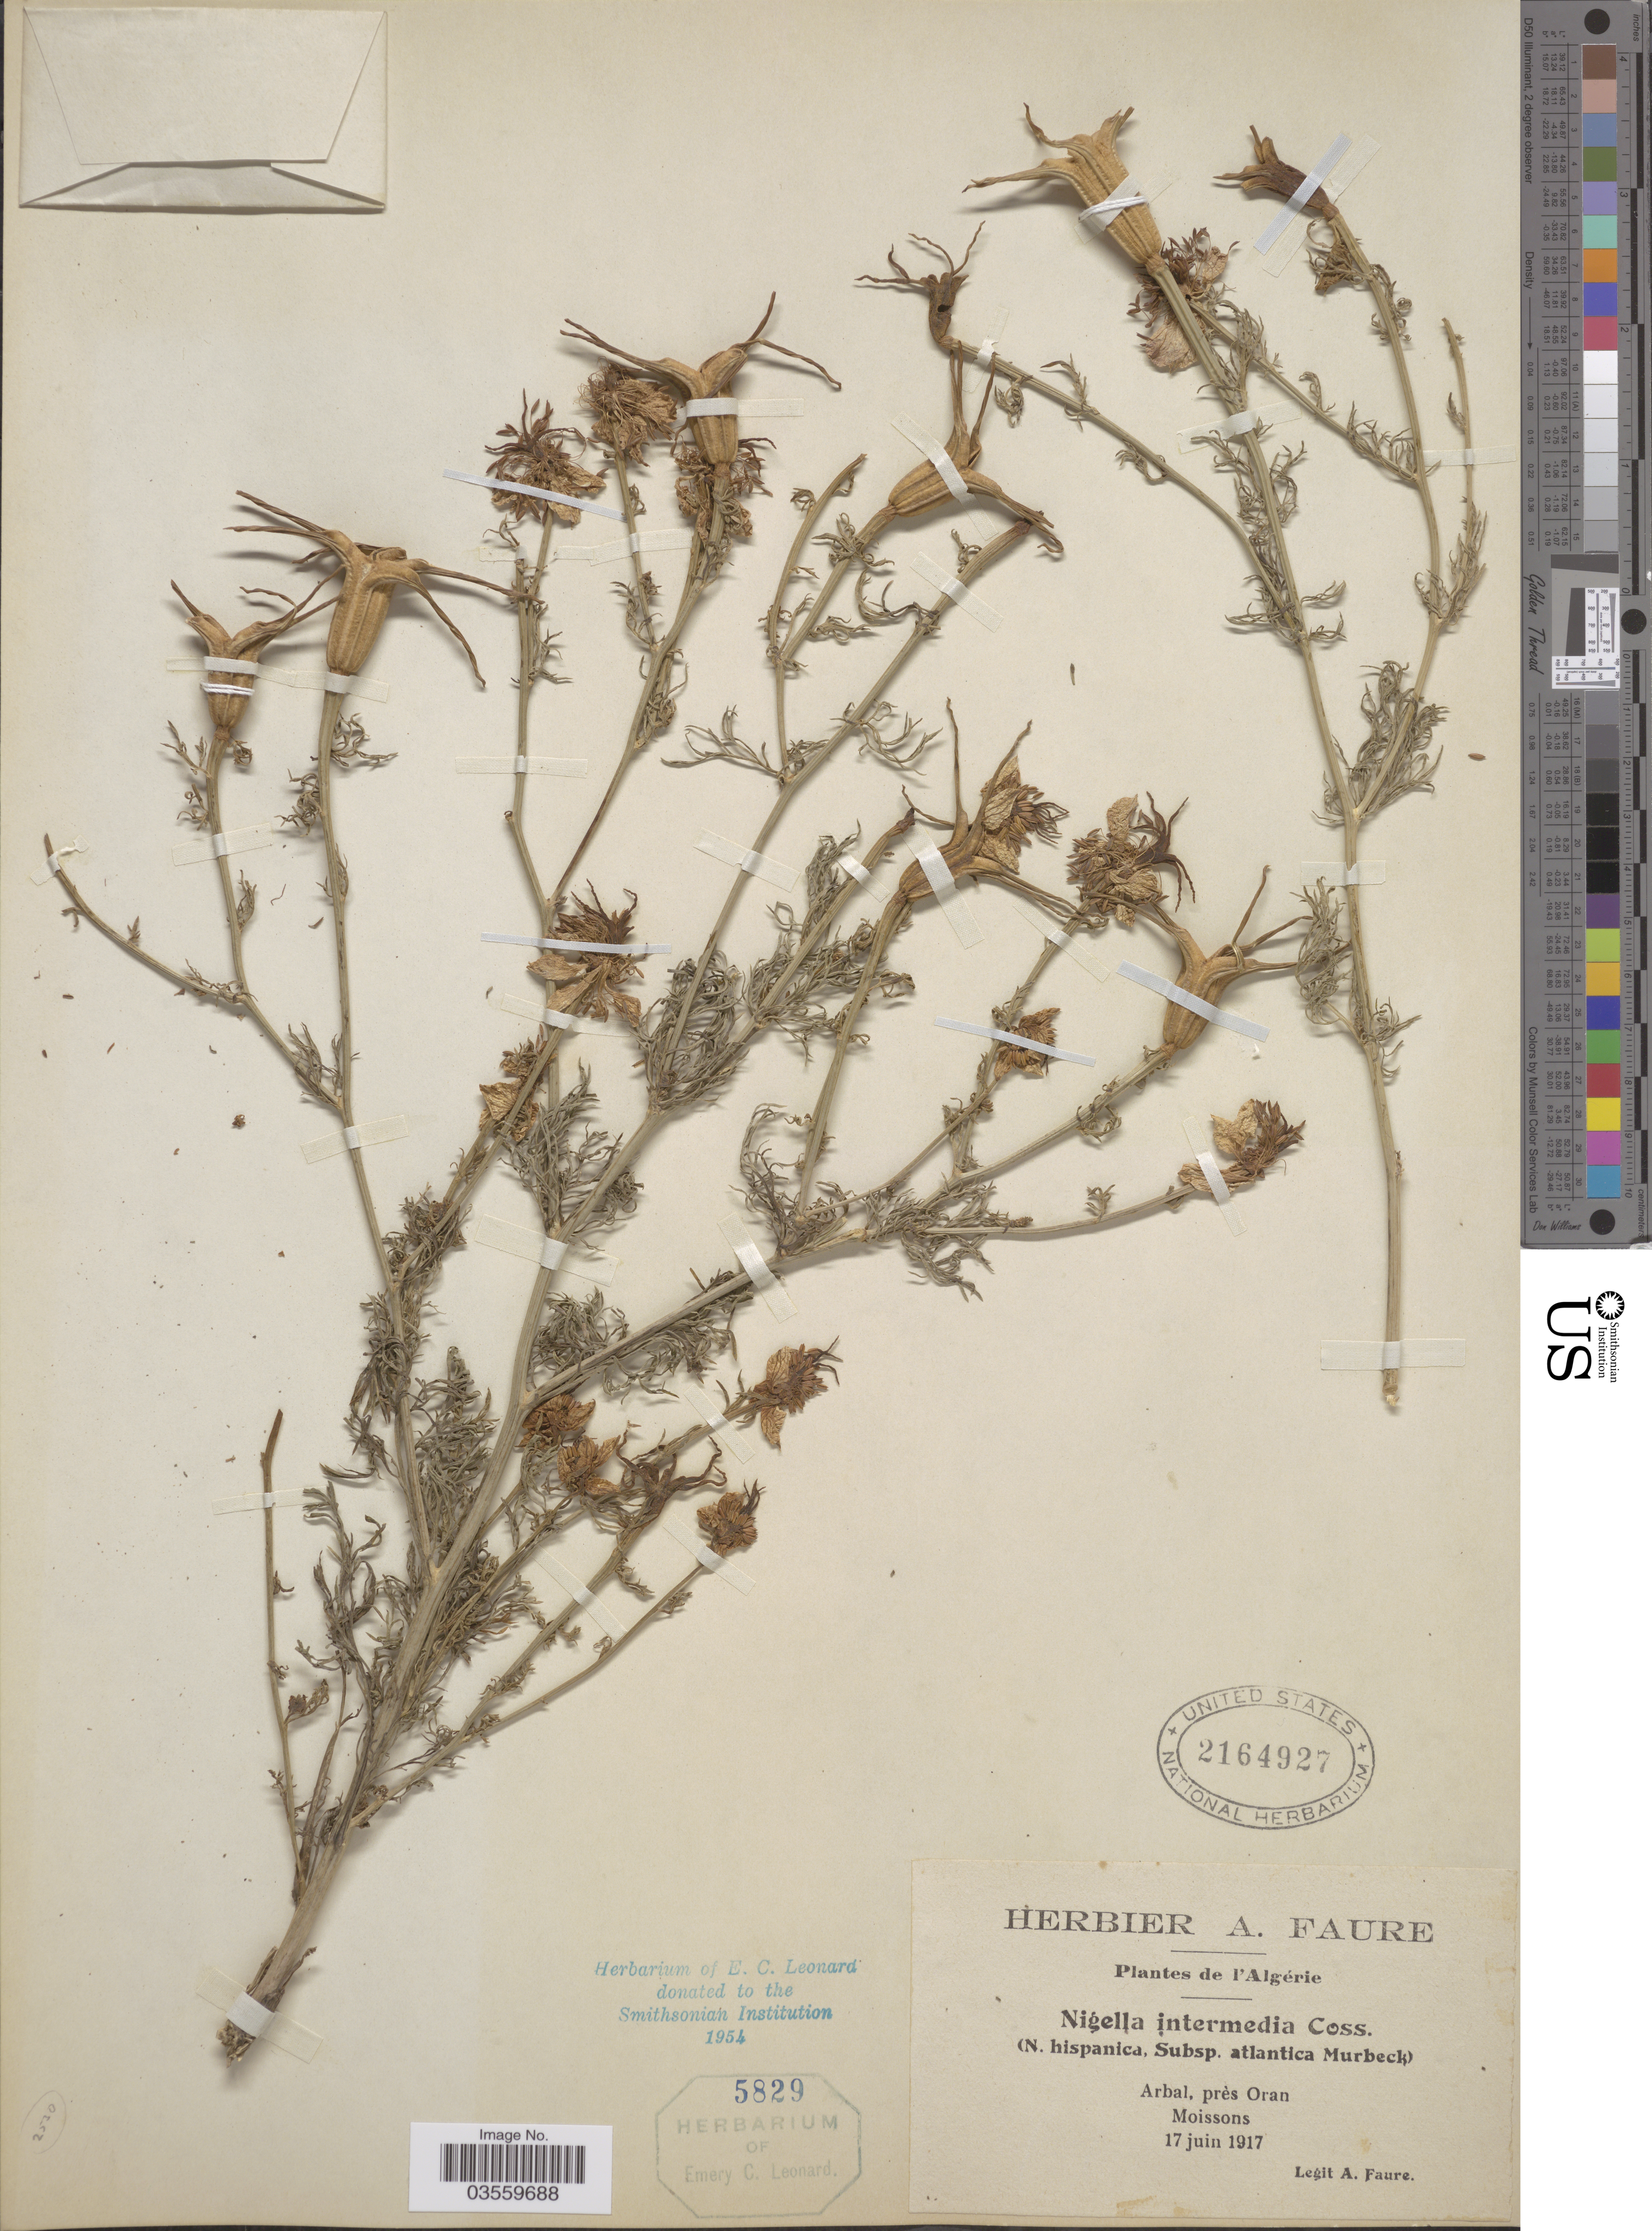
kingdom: Plantae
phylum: Tracheophyta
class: Magnoliopsida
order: Ranunculales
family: Ranunculaceae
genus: Nigella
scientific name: Nigella intermedia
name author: C. Koch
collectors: A. Faure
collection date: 1917-06-17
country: Algeria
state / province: Oran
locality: Arbal, près Oran. Moissons.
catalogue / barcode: US 2164927